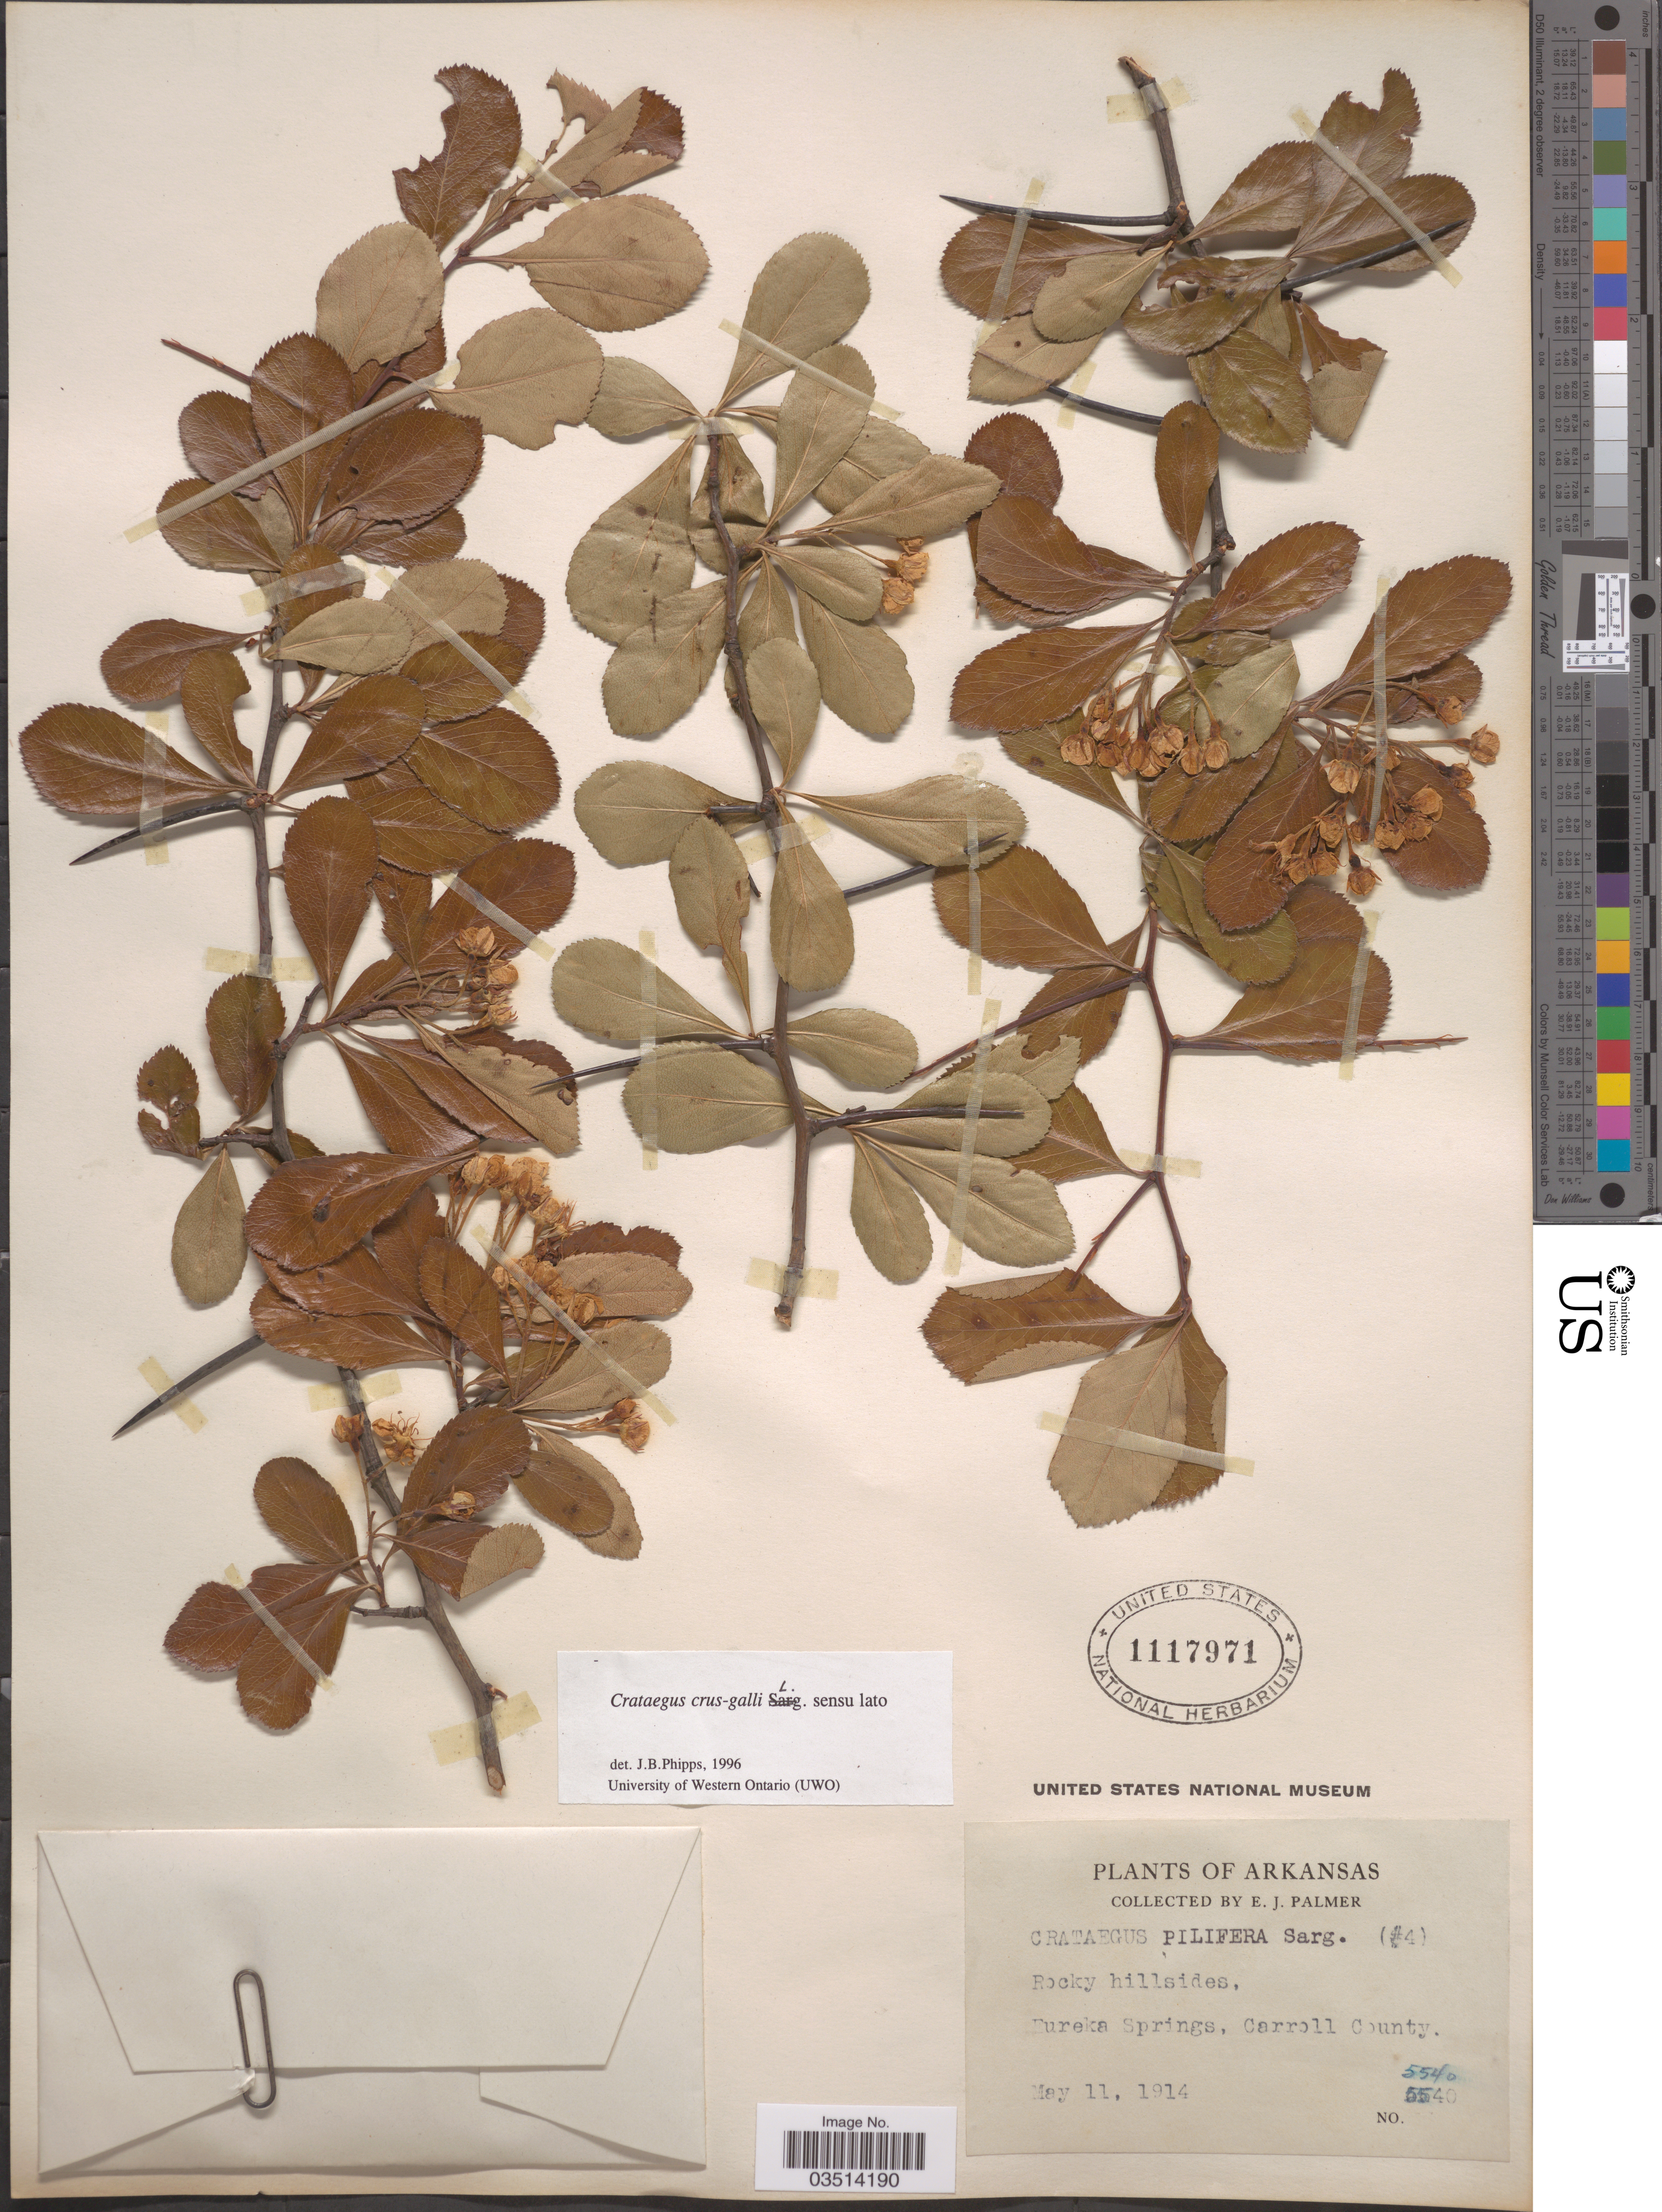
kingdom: Plantae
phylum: Tracheophyta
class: Magnoliopsida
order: Rosales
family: Rosaceae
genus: Crataegus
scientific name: Crataegus crus-galli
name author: L.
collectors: E. J. Palmer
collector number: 5540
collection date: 1914-05-11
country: United States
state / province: Arkansas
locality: Eureka Springs, Carroll County.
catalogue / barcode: US 1117971